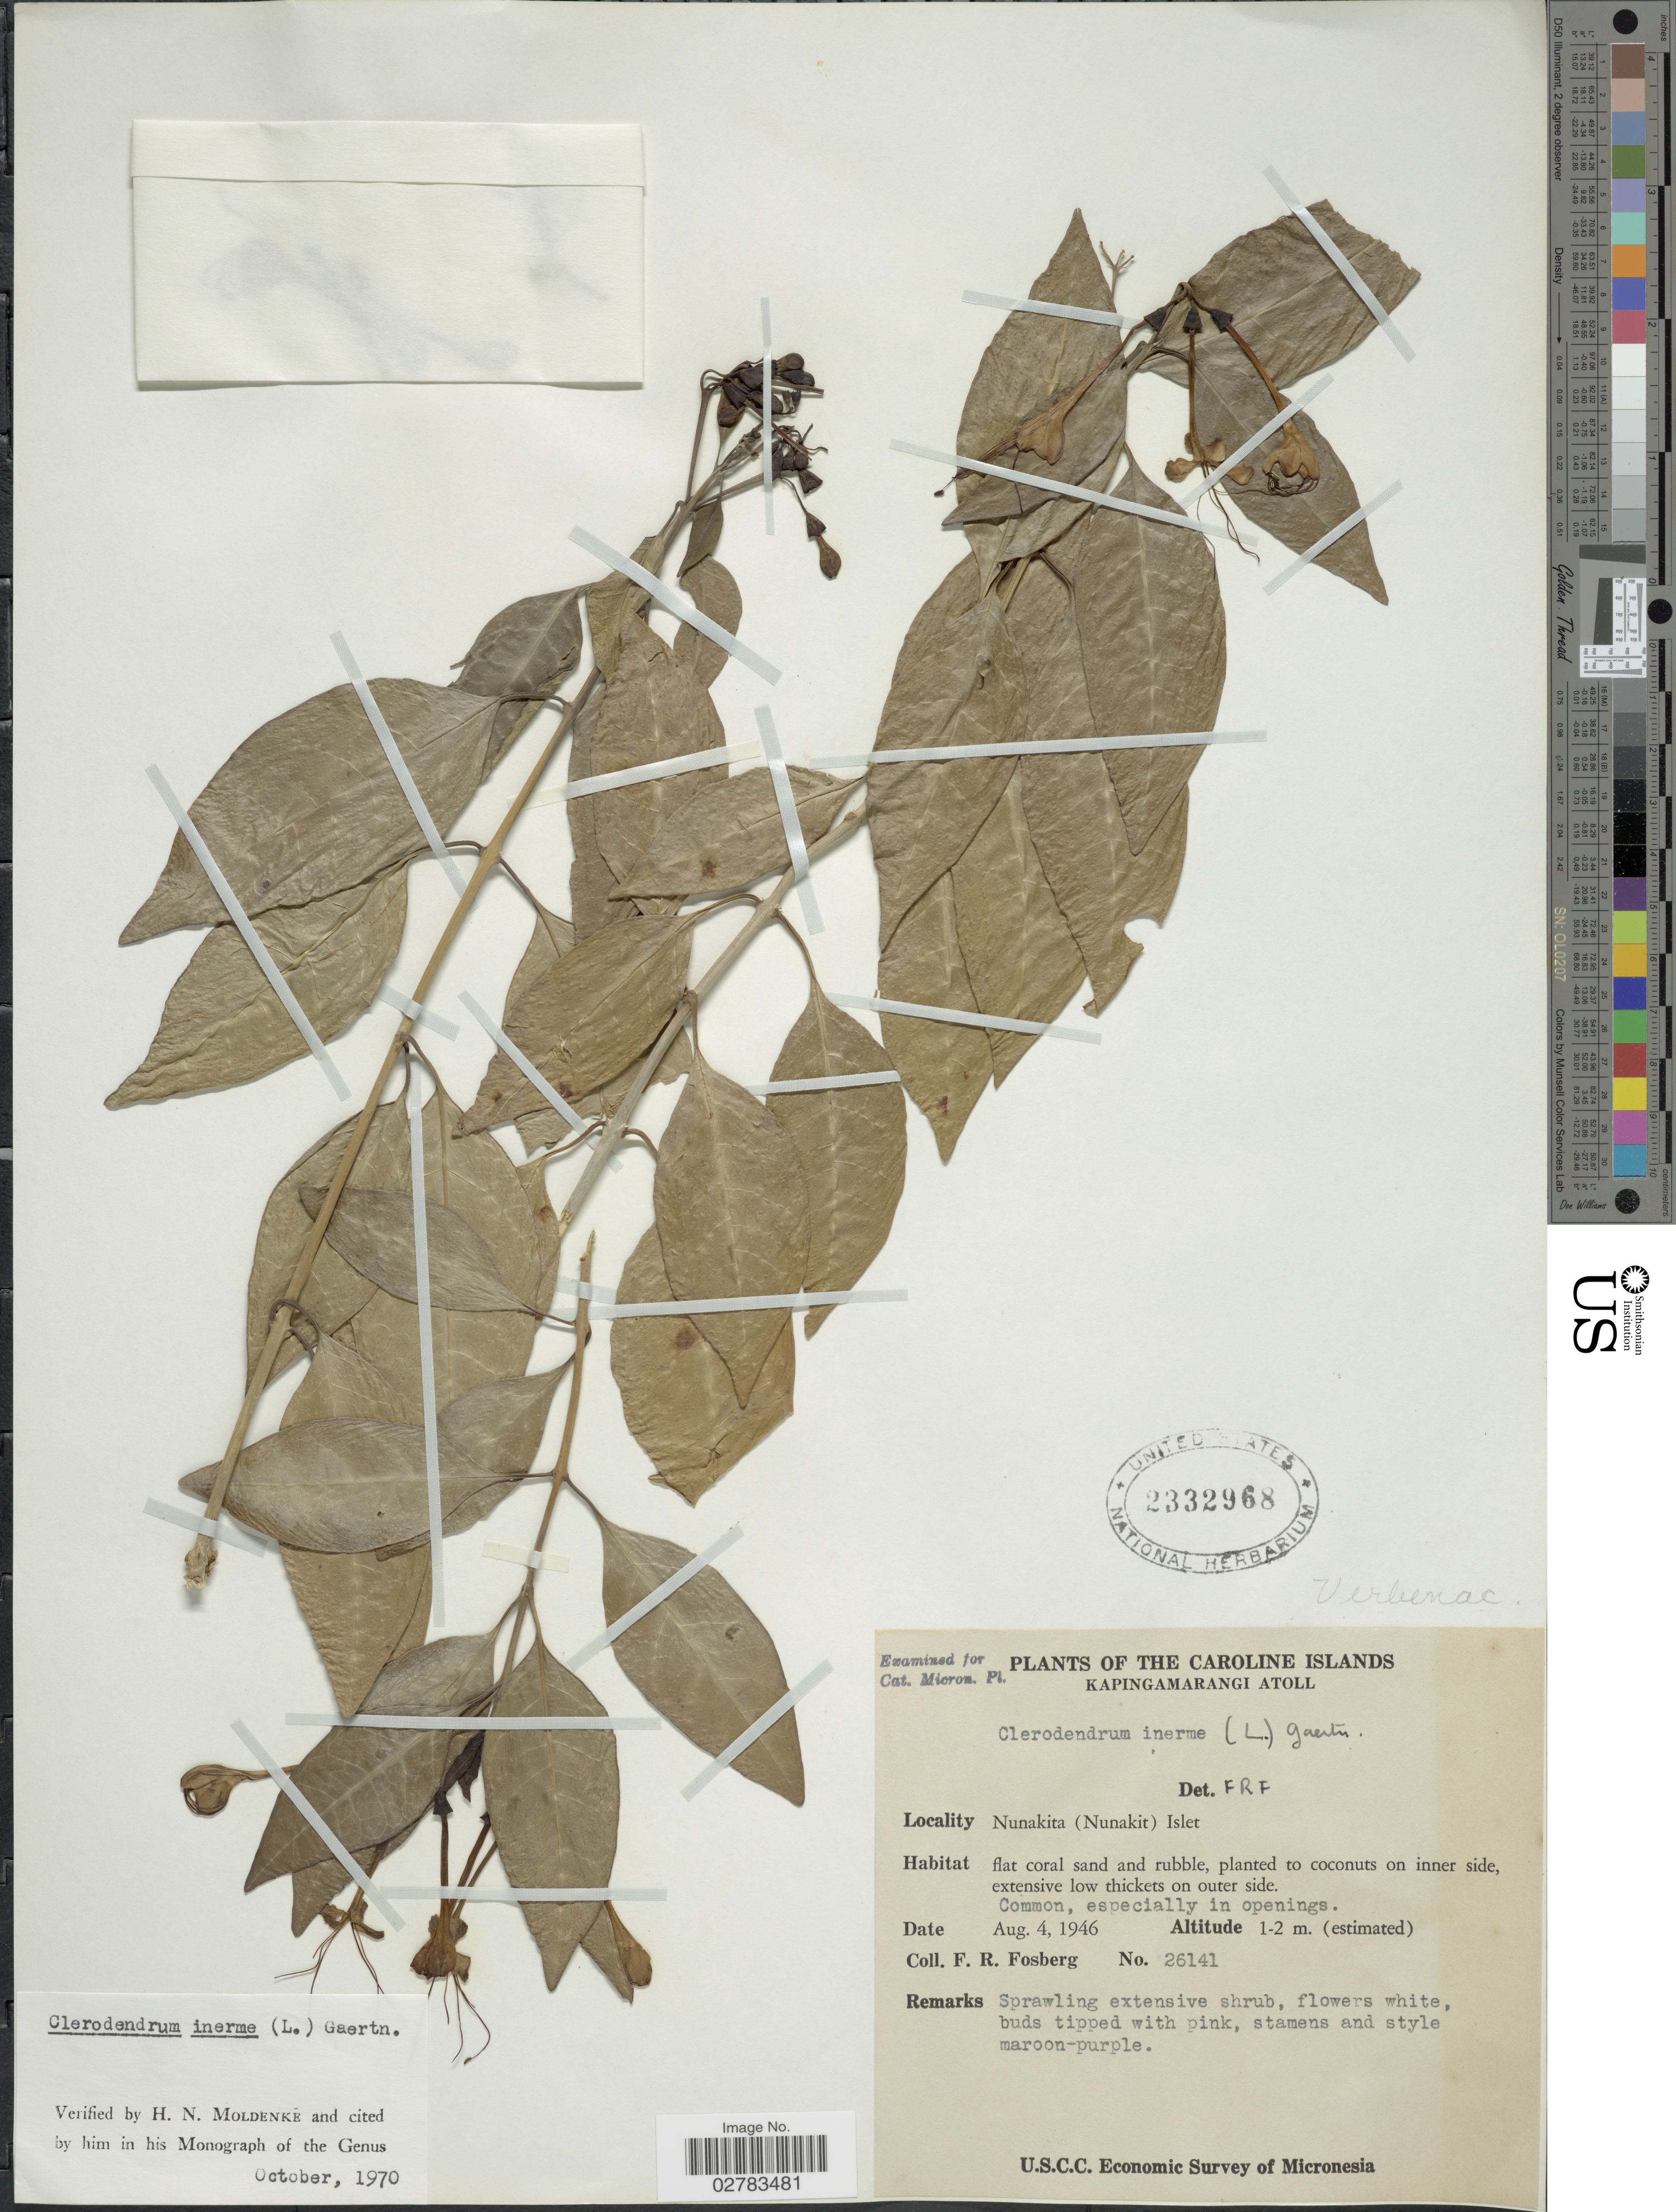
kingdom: Plantae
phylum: Tracheophyta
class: Magnoliopsida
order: Lamiales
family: Lamiaceae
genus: Clerodendrum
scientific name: Clerodendrum inerme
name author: (L.) Gaertn.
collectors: F. R. Fosberg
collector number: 26141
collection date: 1946-08-04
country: Micronesia, Federated States of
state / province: Pohnpei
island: Kapingamarangi Atoll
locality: The Caroline Islands, Kapingamarangi Atoll, Nunakita (Nunakit) Islet.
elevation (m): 1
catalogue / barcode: US 2332968